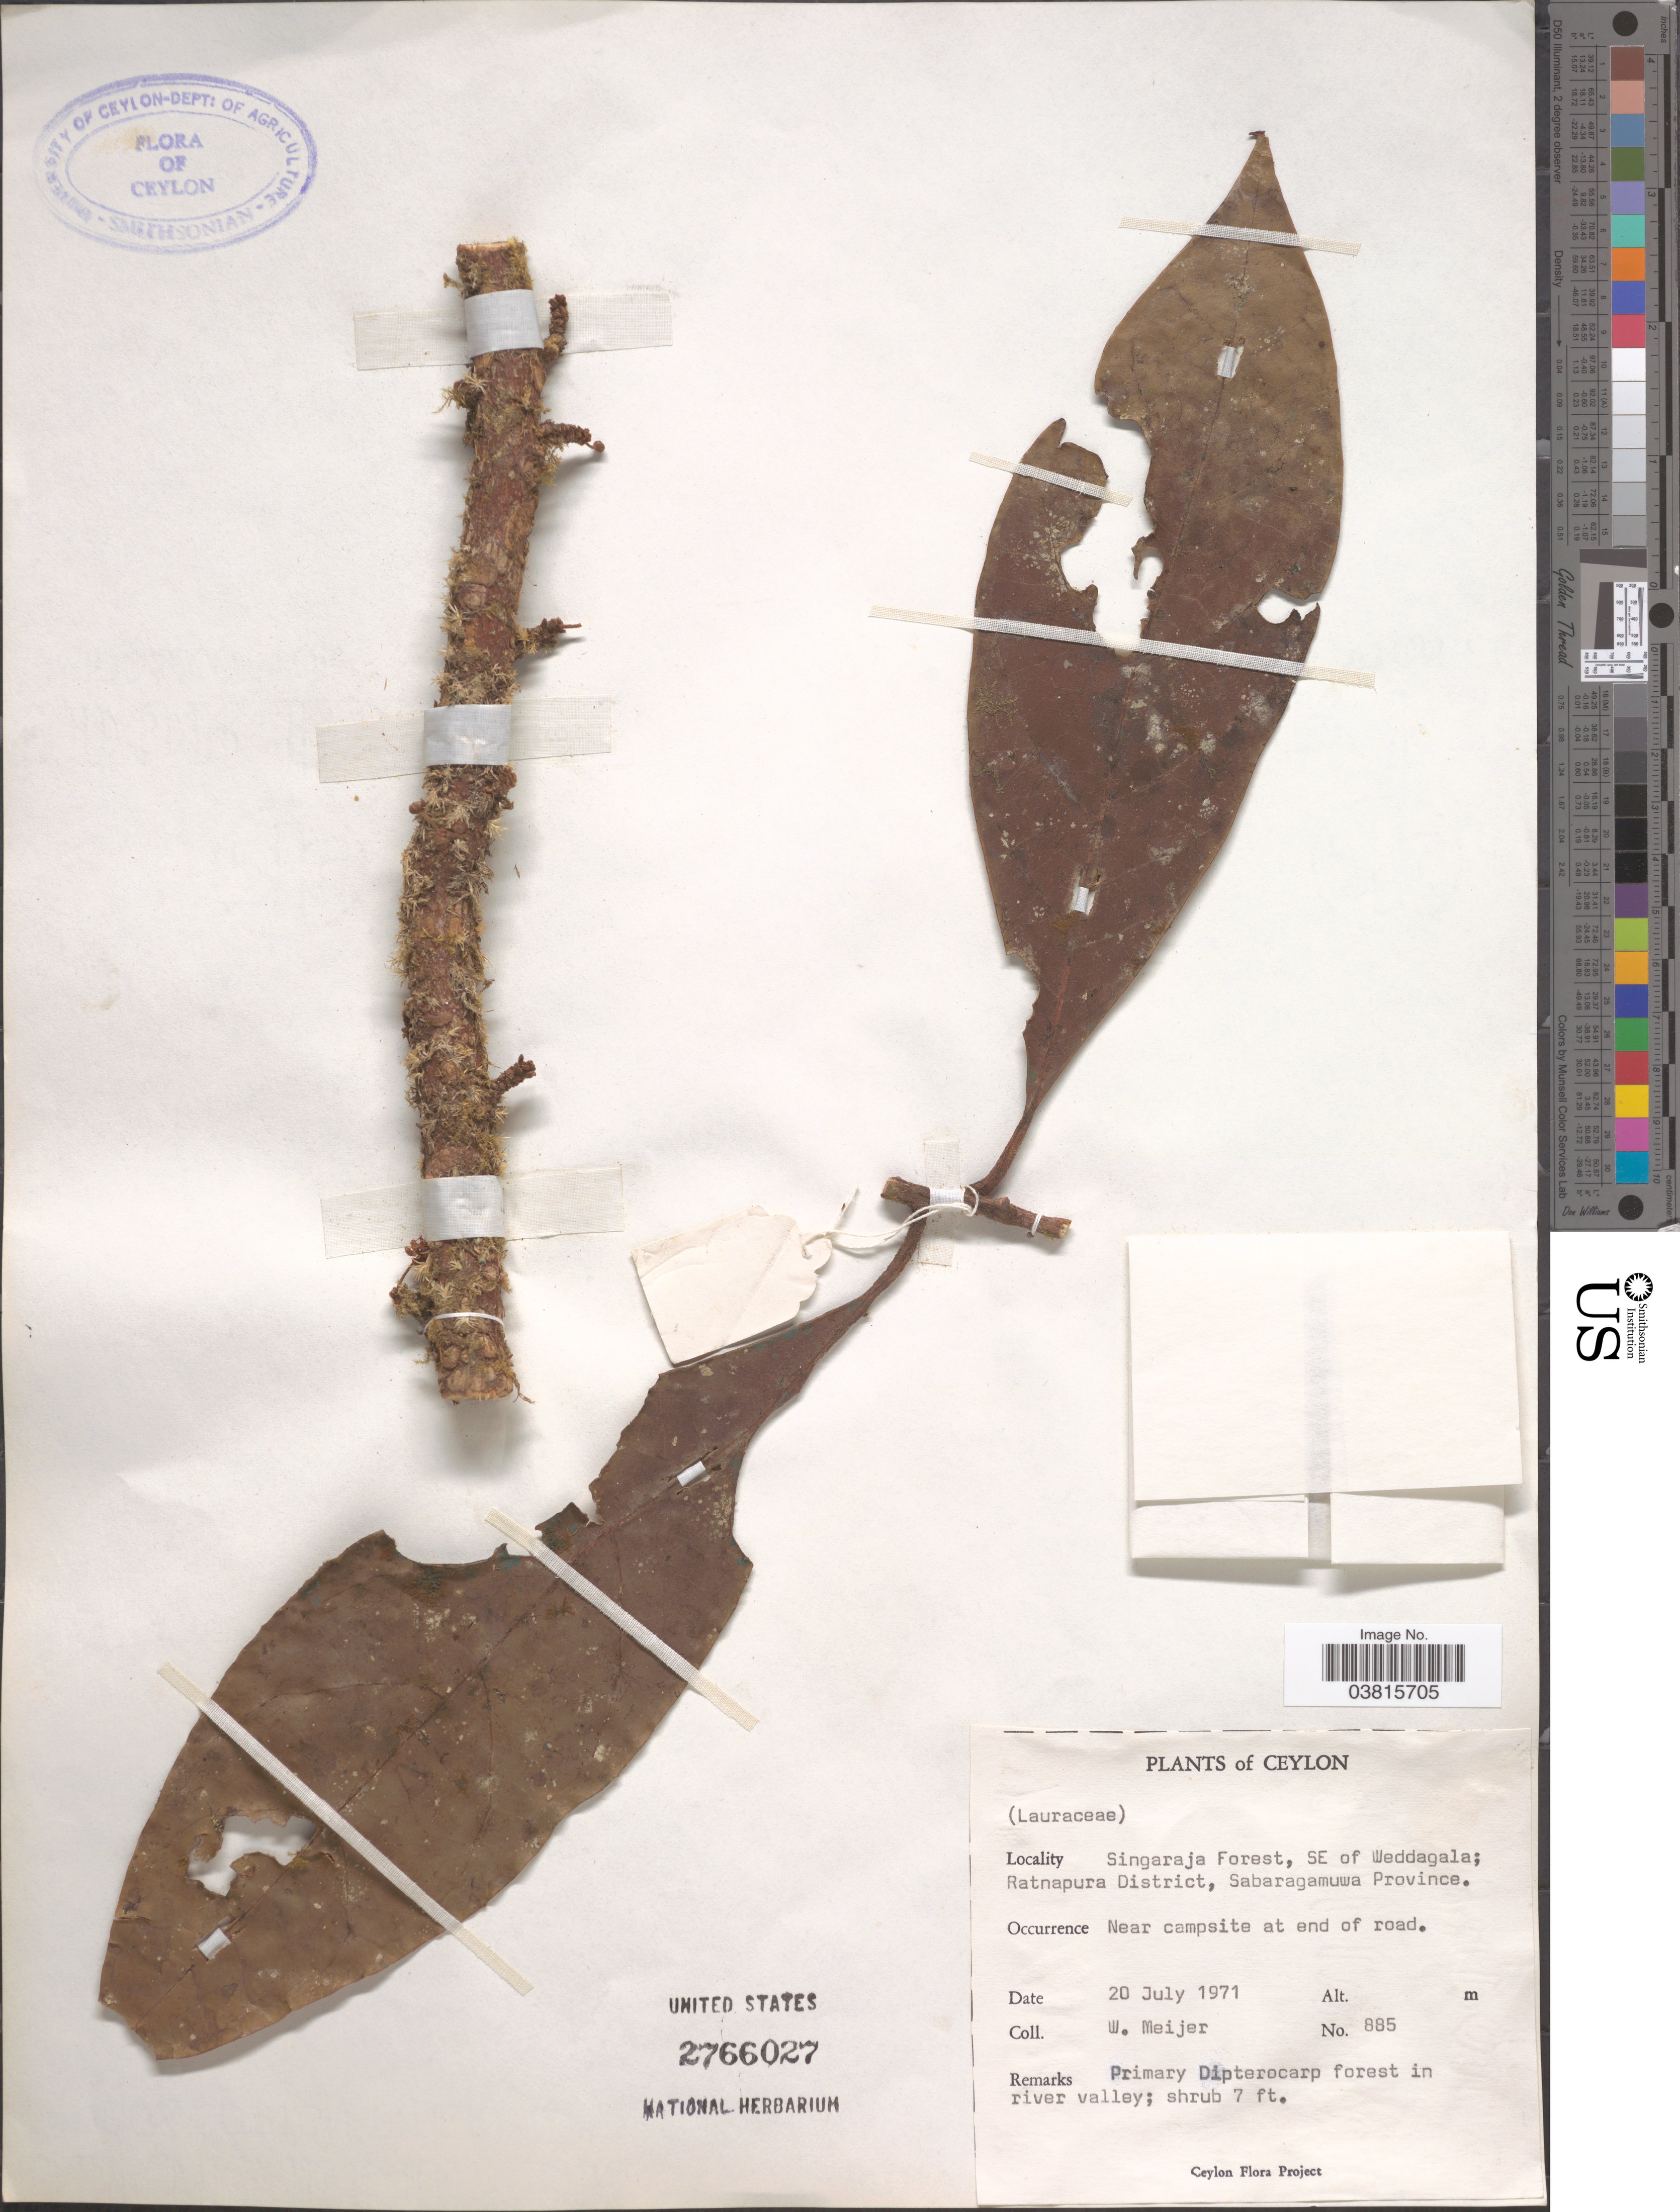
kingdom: Plantae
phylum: Tracheophyta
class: Magnoliopsida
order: Laurales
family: Lauraceae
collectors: W. Meijer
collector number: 885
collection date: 1971-07-20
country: Sri Lanka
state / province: Sabaragamuwa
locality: Ceylon. Singaraja Forest, SE of Weddagala; Ratnapura District. Near campsite at end of road.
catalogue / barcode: US 2766027